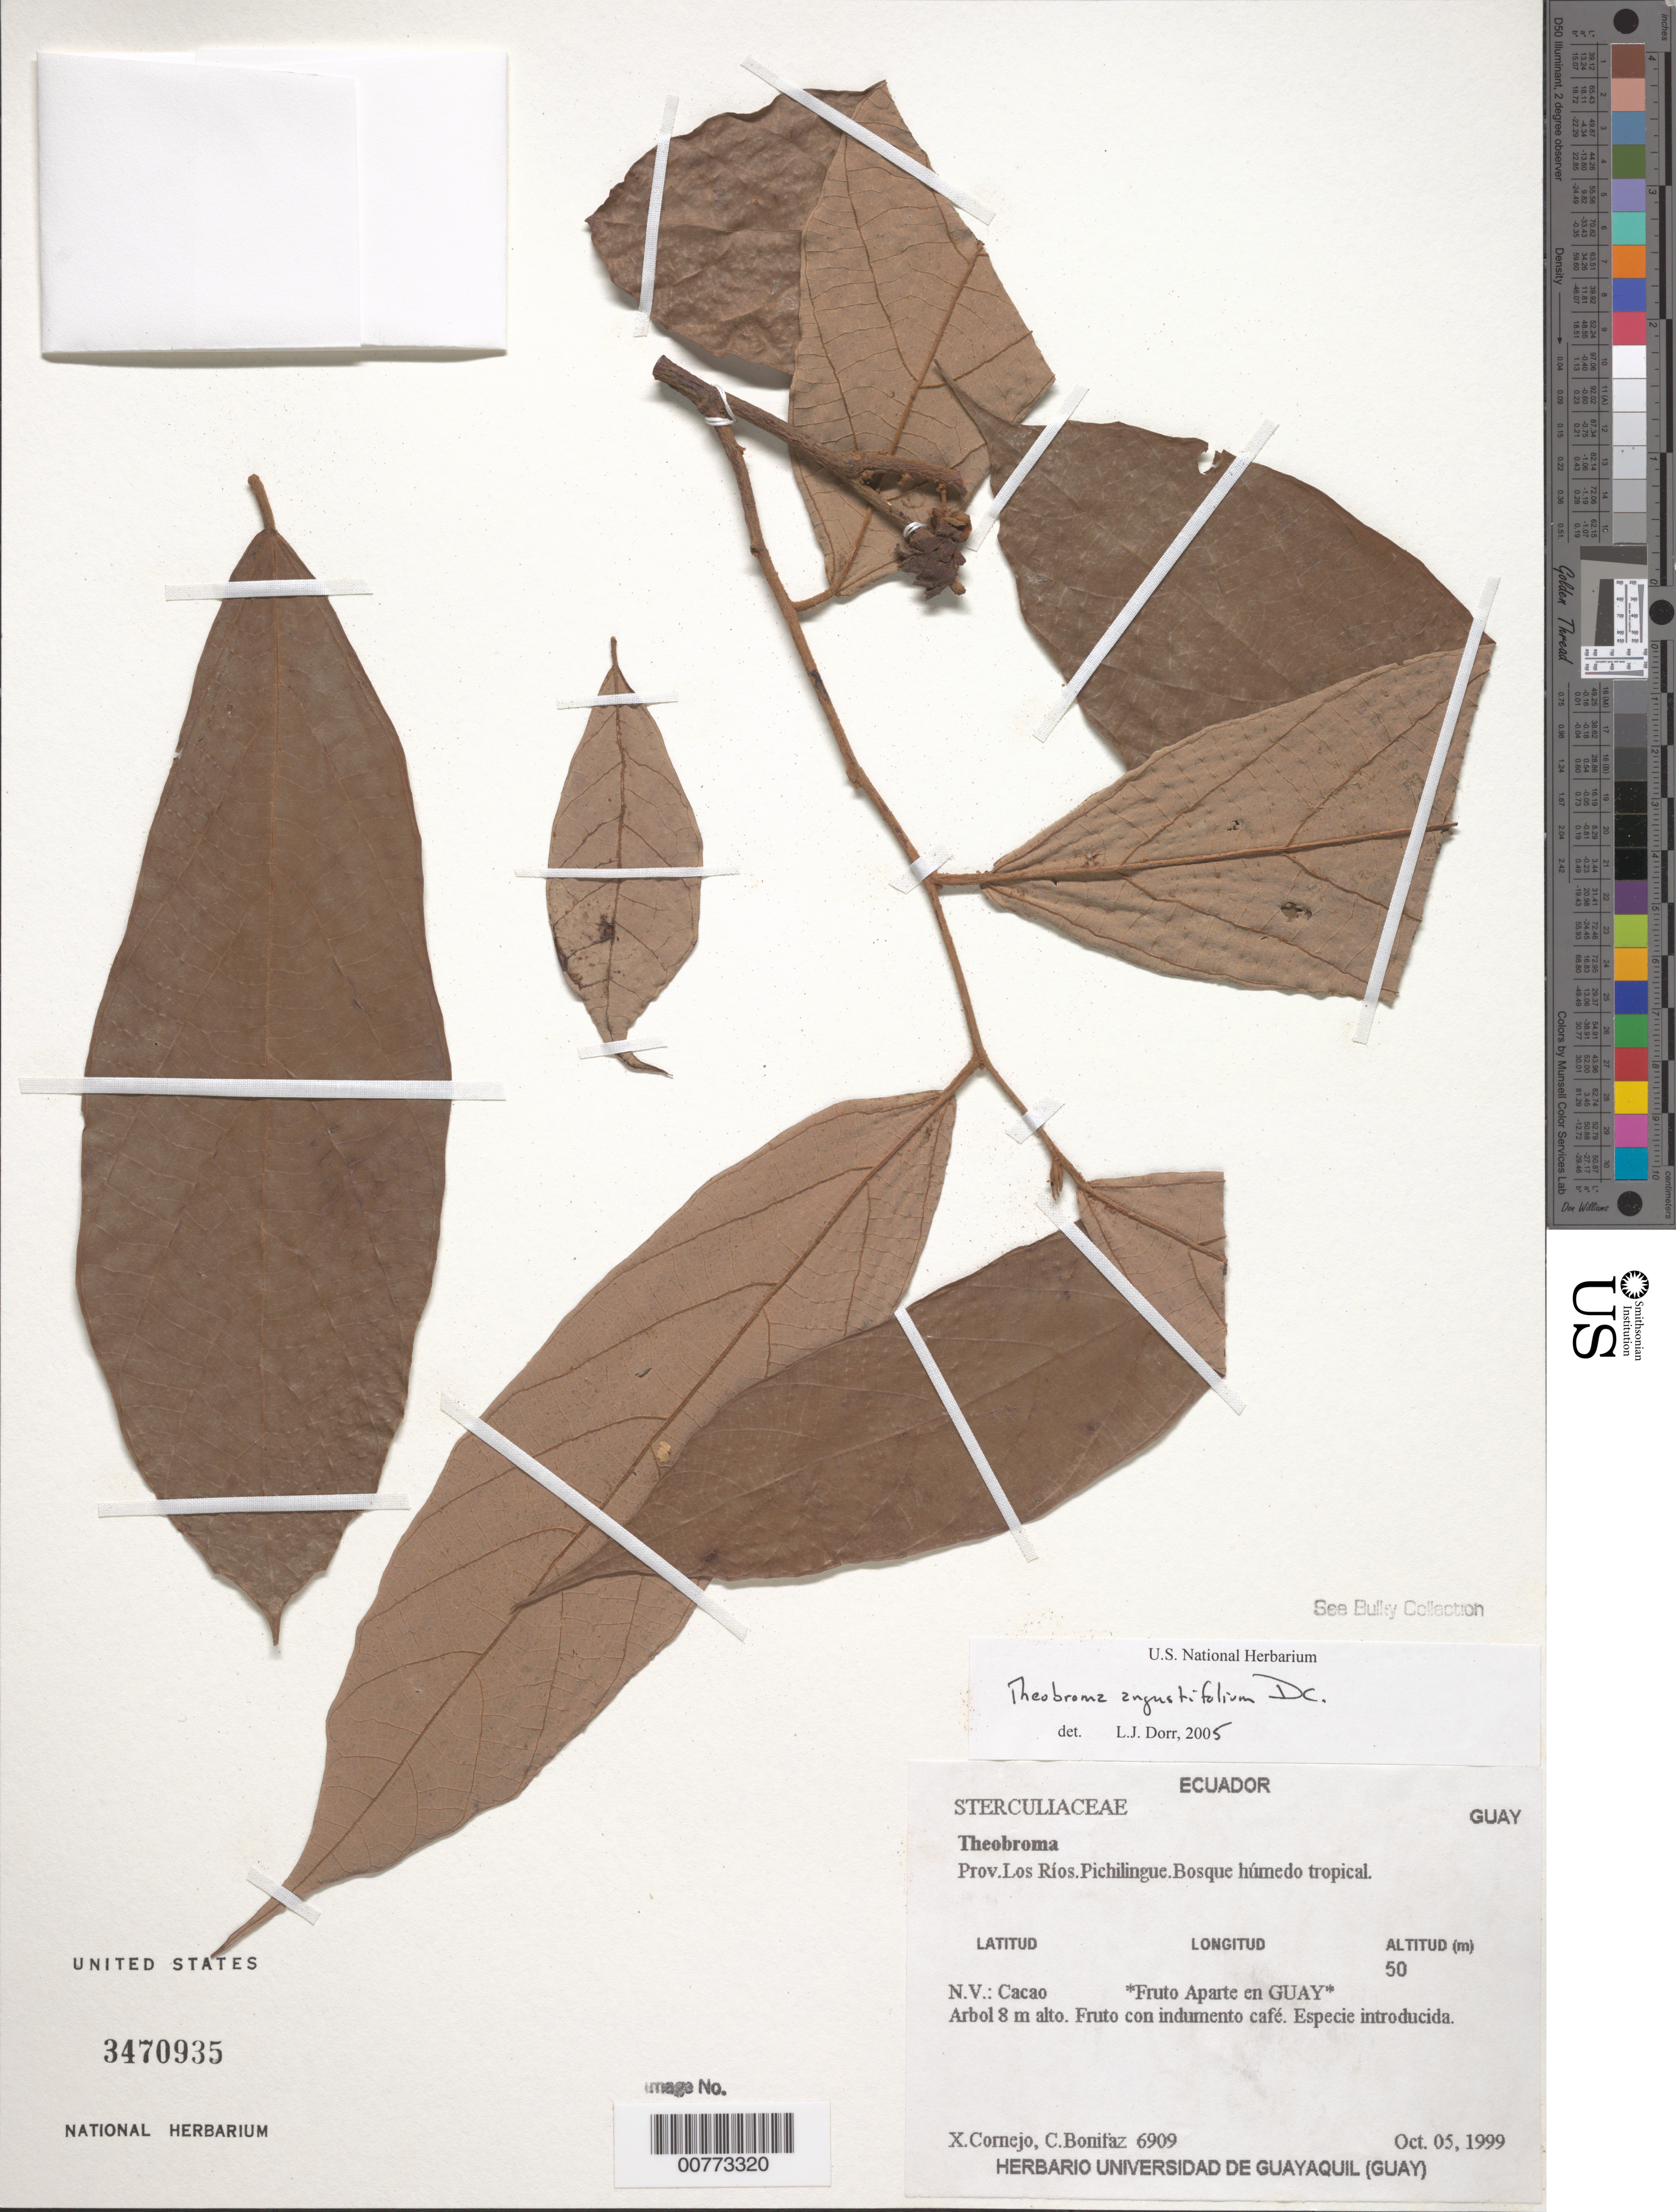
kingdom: Plantae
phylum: Tracheophyta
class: Magnoliopsida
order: Malvales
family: Malvaceae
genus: Theobroma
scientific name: Theobroma angustifolium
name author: DC.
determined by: Dorr, L. J., (BOT), Smithsonian Institution - National Museum of Natural History (UNITED STATES)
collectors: X. F. Cornejo & C. Bonitáz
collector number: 6909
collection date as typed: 05 Oct 1999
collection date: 1999-10-05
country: Ecuador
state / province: Los Ríos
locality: Pichilingue.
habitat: Bosque húmedo tropical.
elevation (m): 50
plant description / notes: Common name: Cacao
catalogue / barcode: US 3470935